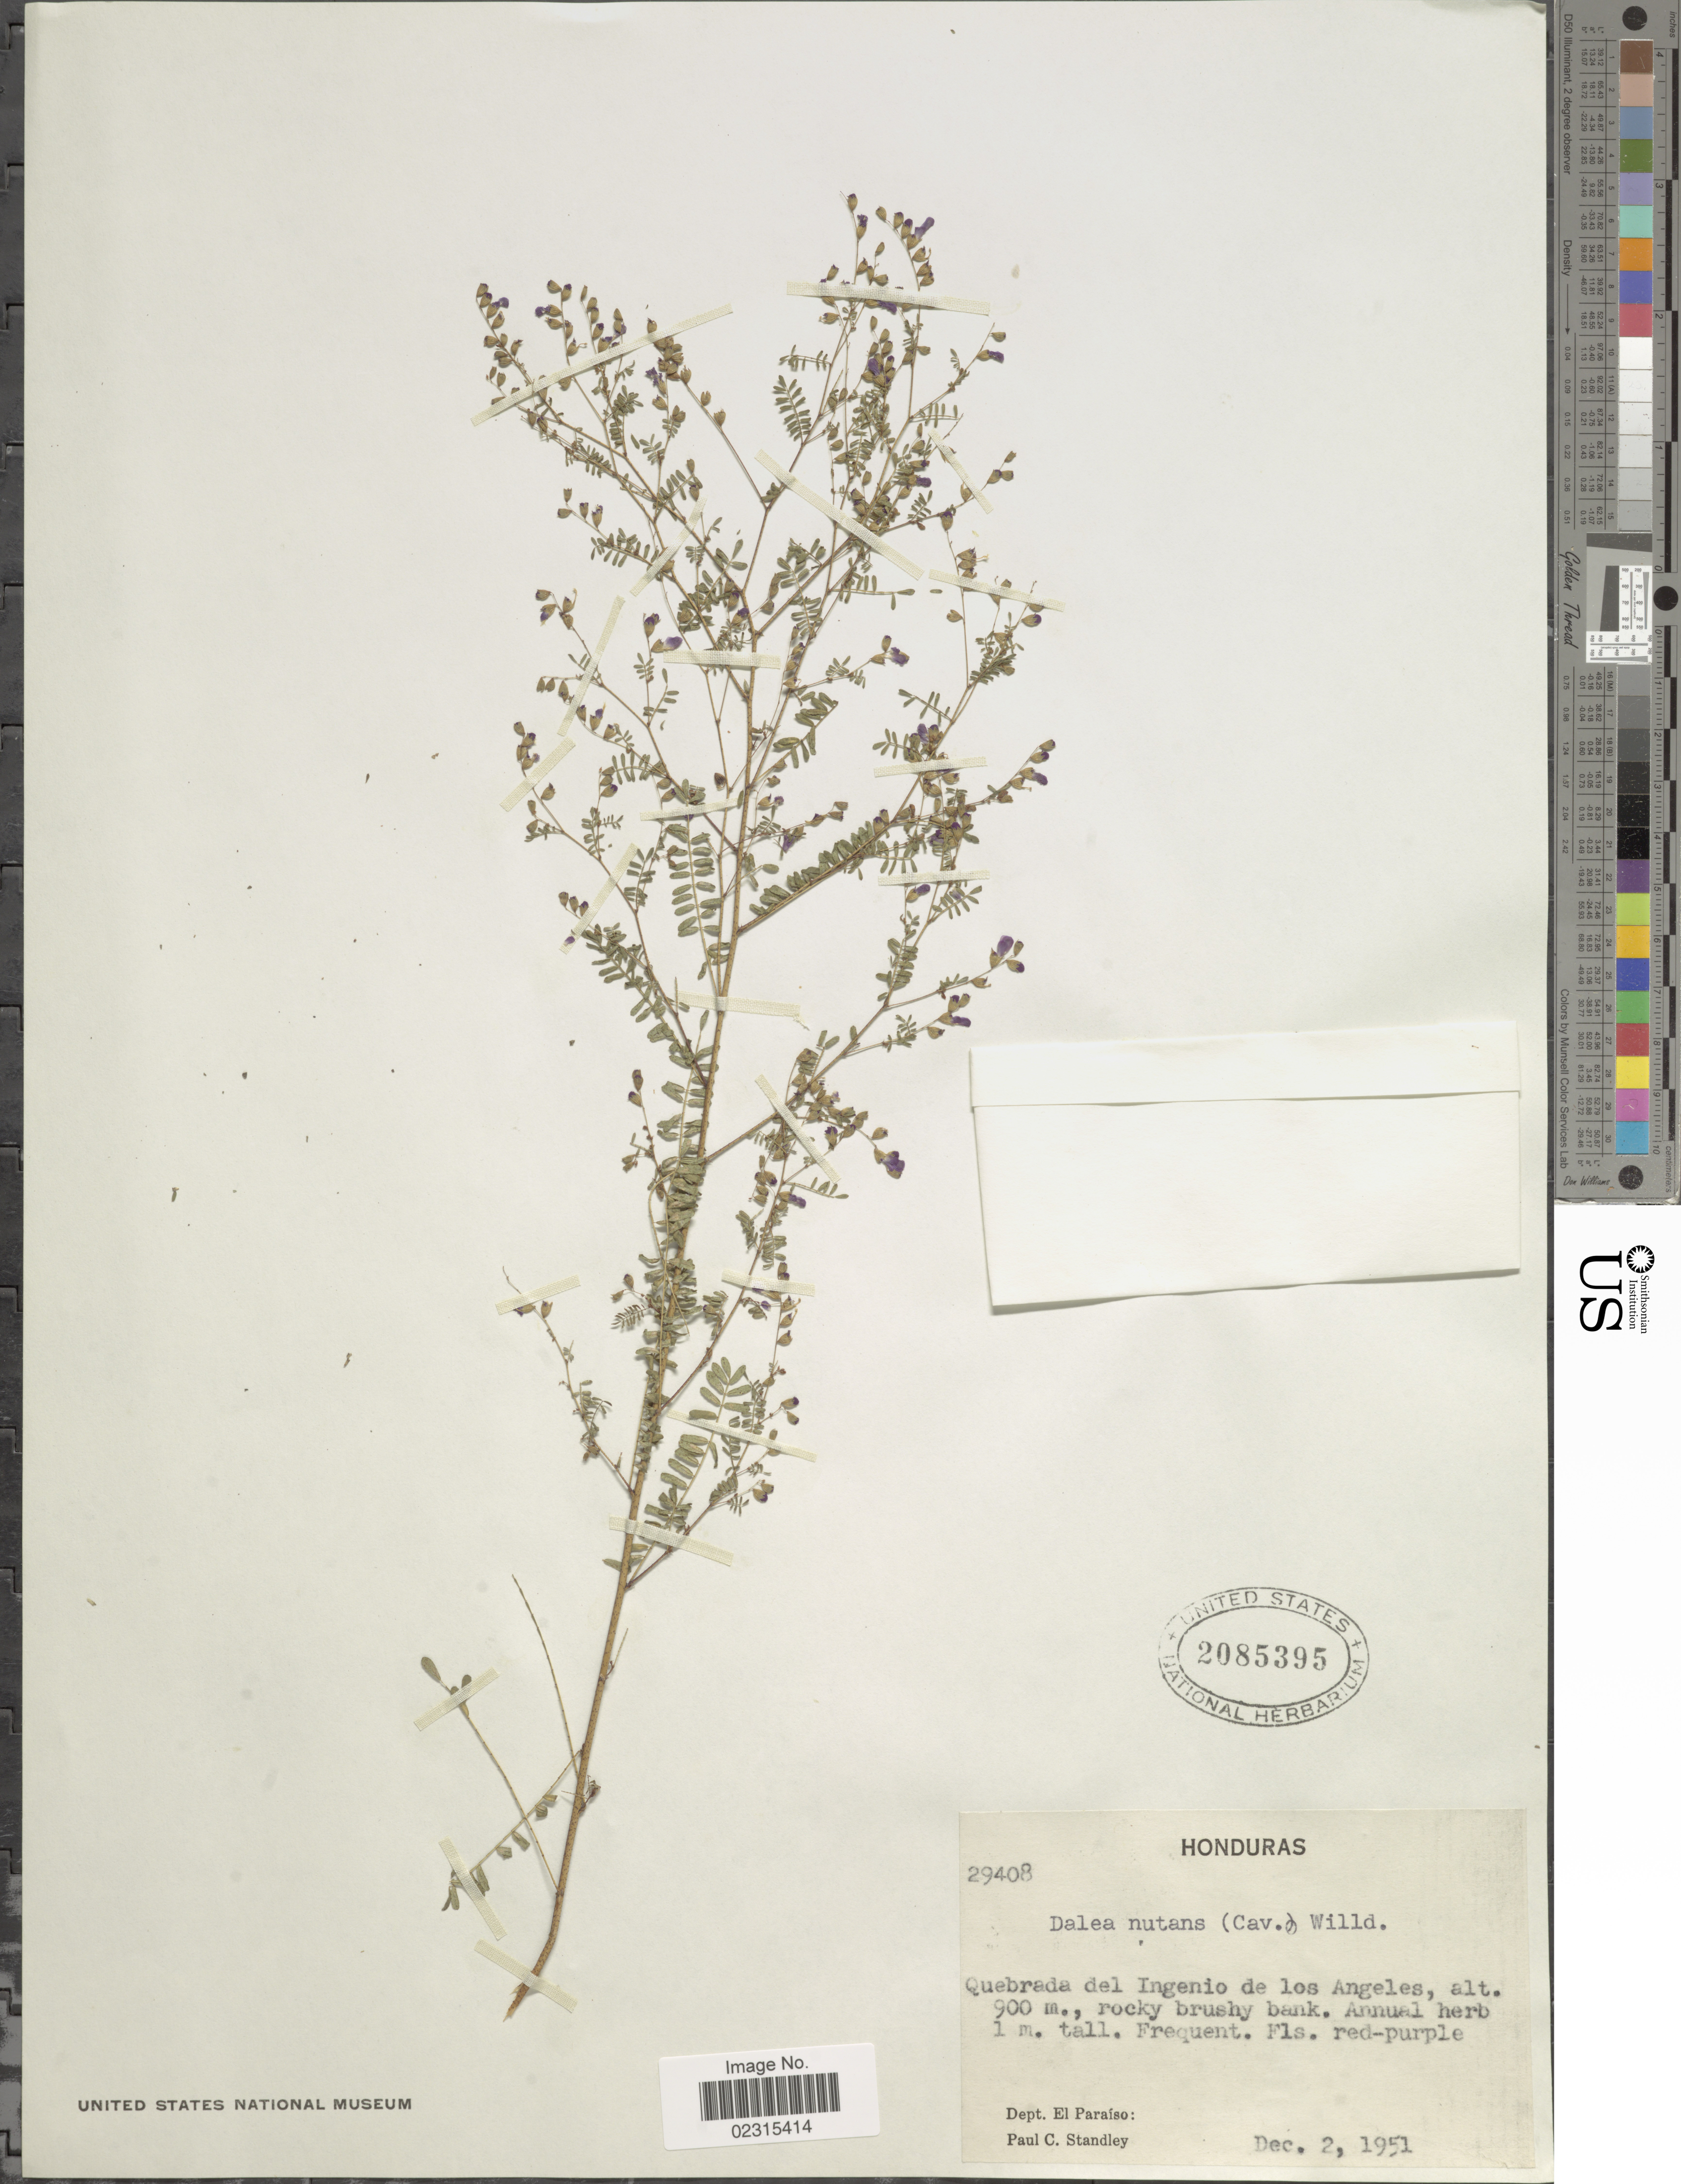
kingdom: Plantae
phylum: Tracheophyta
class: Magnoliopsida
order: Fabales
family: Fabaceae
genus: Marina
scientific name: Marina nutans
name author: (Cav.) Barneby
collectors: P. C. Standley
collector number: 29408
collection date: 1951-12-02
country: Honduras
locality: Quebrada del Ingenio de los Angeles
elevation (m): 900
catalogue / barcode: US 2085395